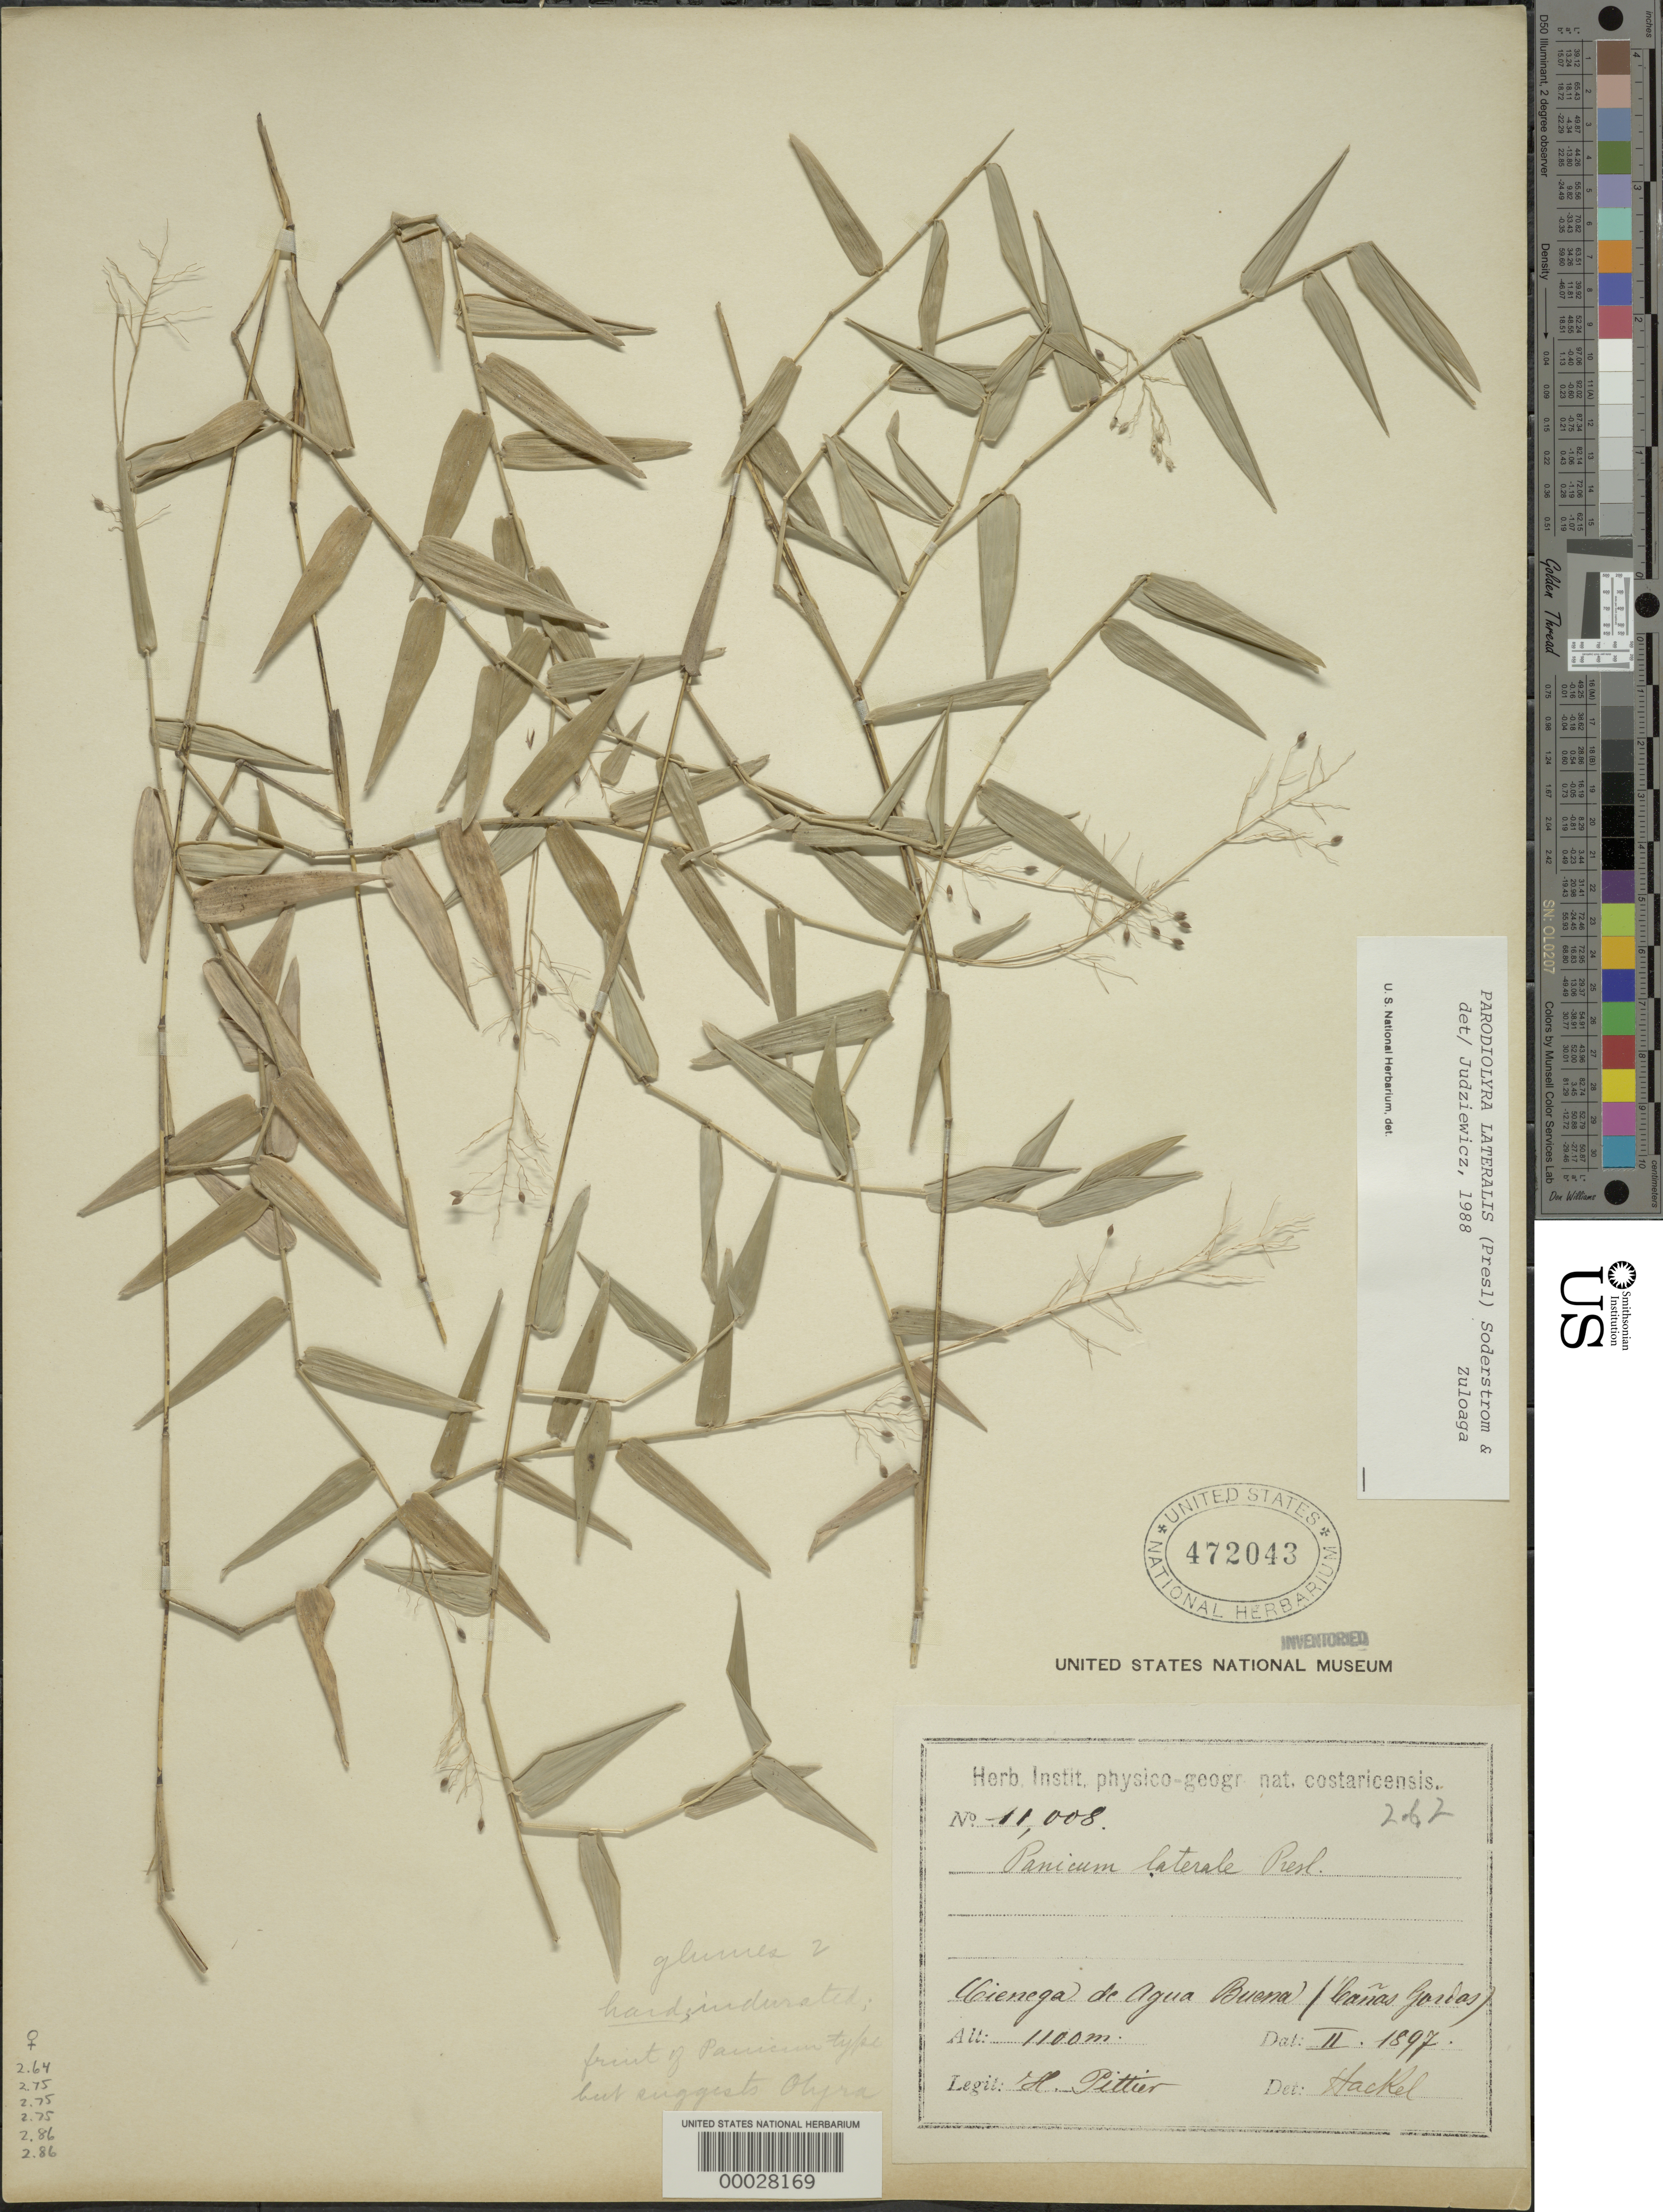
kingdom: Plantae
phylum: Tracheophyta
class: Liliopsida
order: Poales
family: Poaceae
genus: Parodiolyra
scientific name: Parodiolyra lateralis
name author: (J. Presl ex Nees) Soderstr. & Zuloaga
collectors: Pittier, --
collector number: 11008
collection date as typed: Feb 1897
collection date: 1897-02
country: Costa Rica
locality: Cienega de Agua Buena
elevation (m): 1100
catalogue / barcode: US 472043